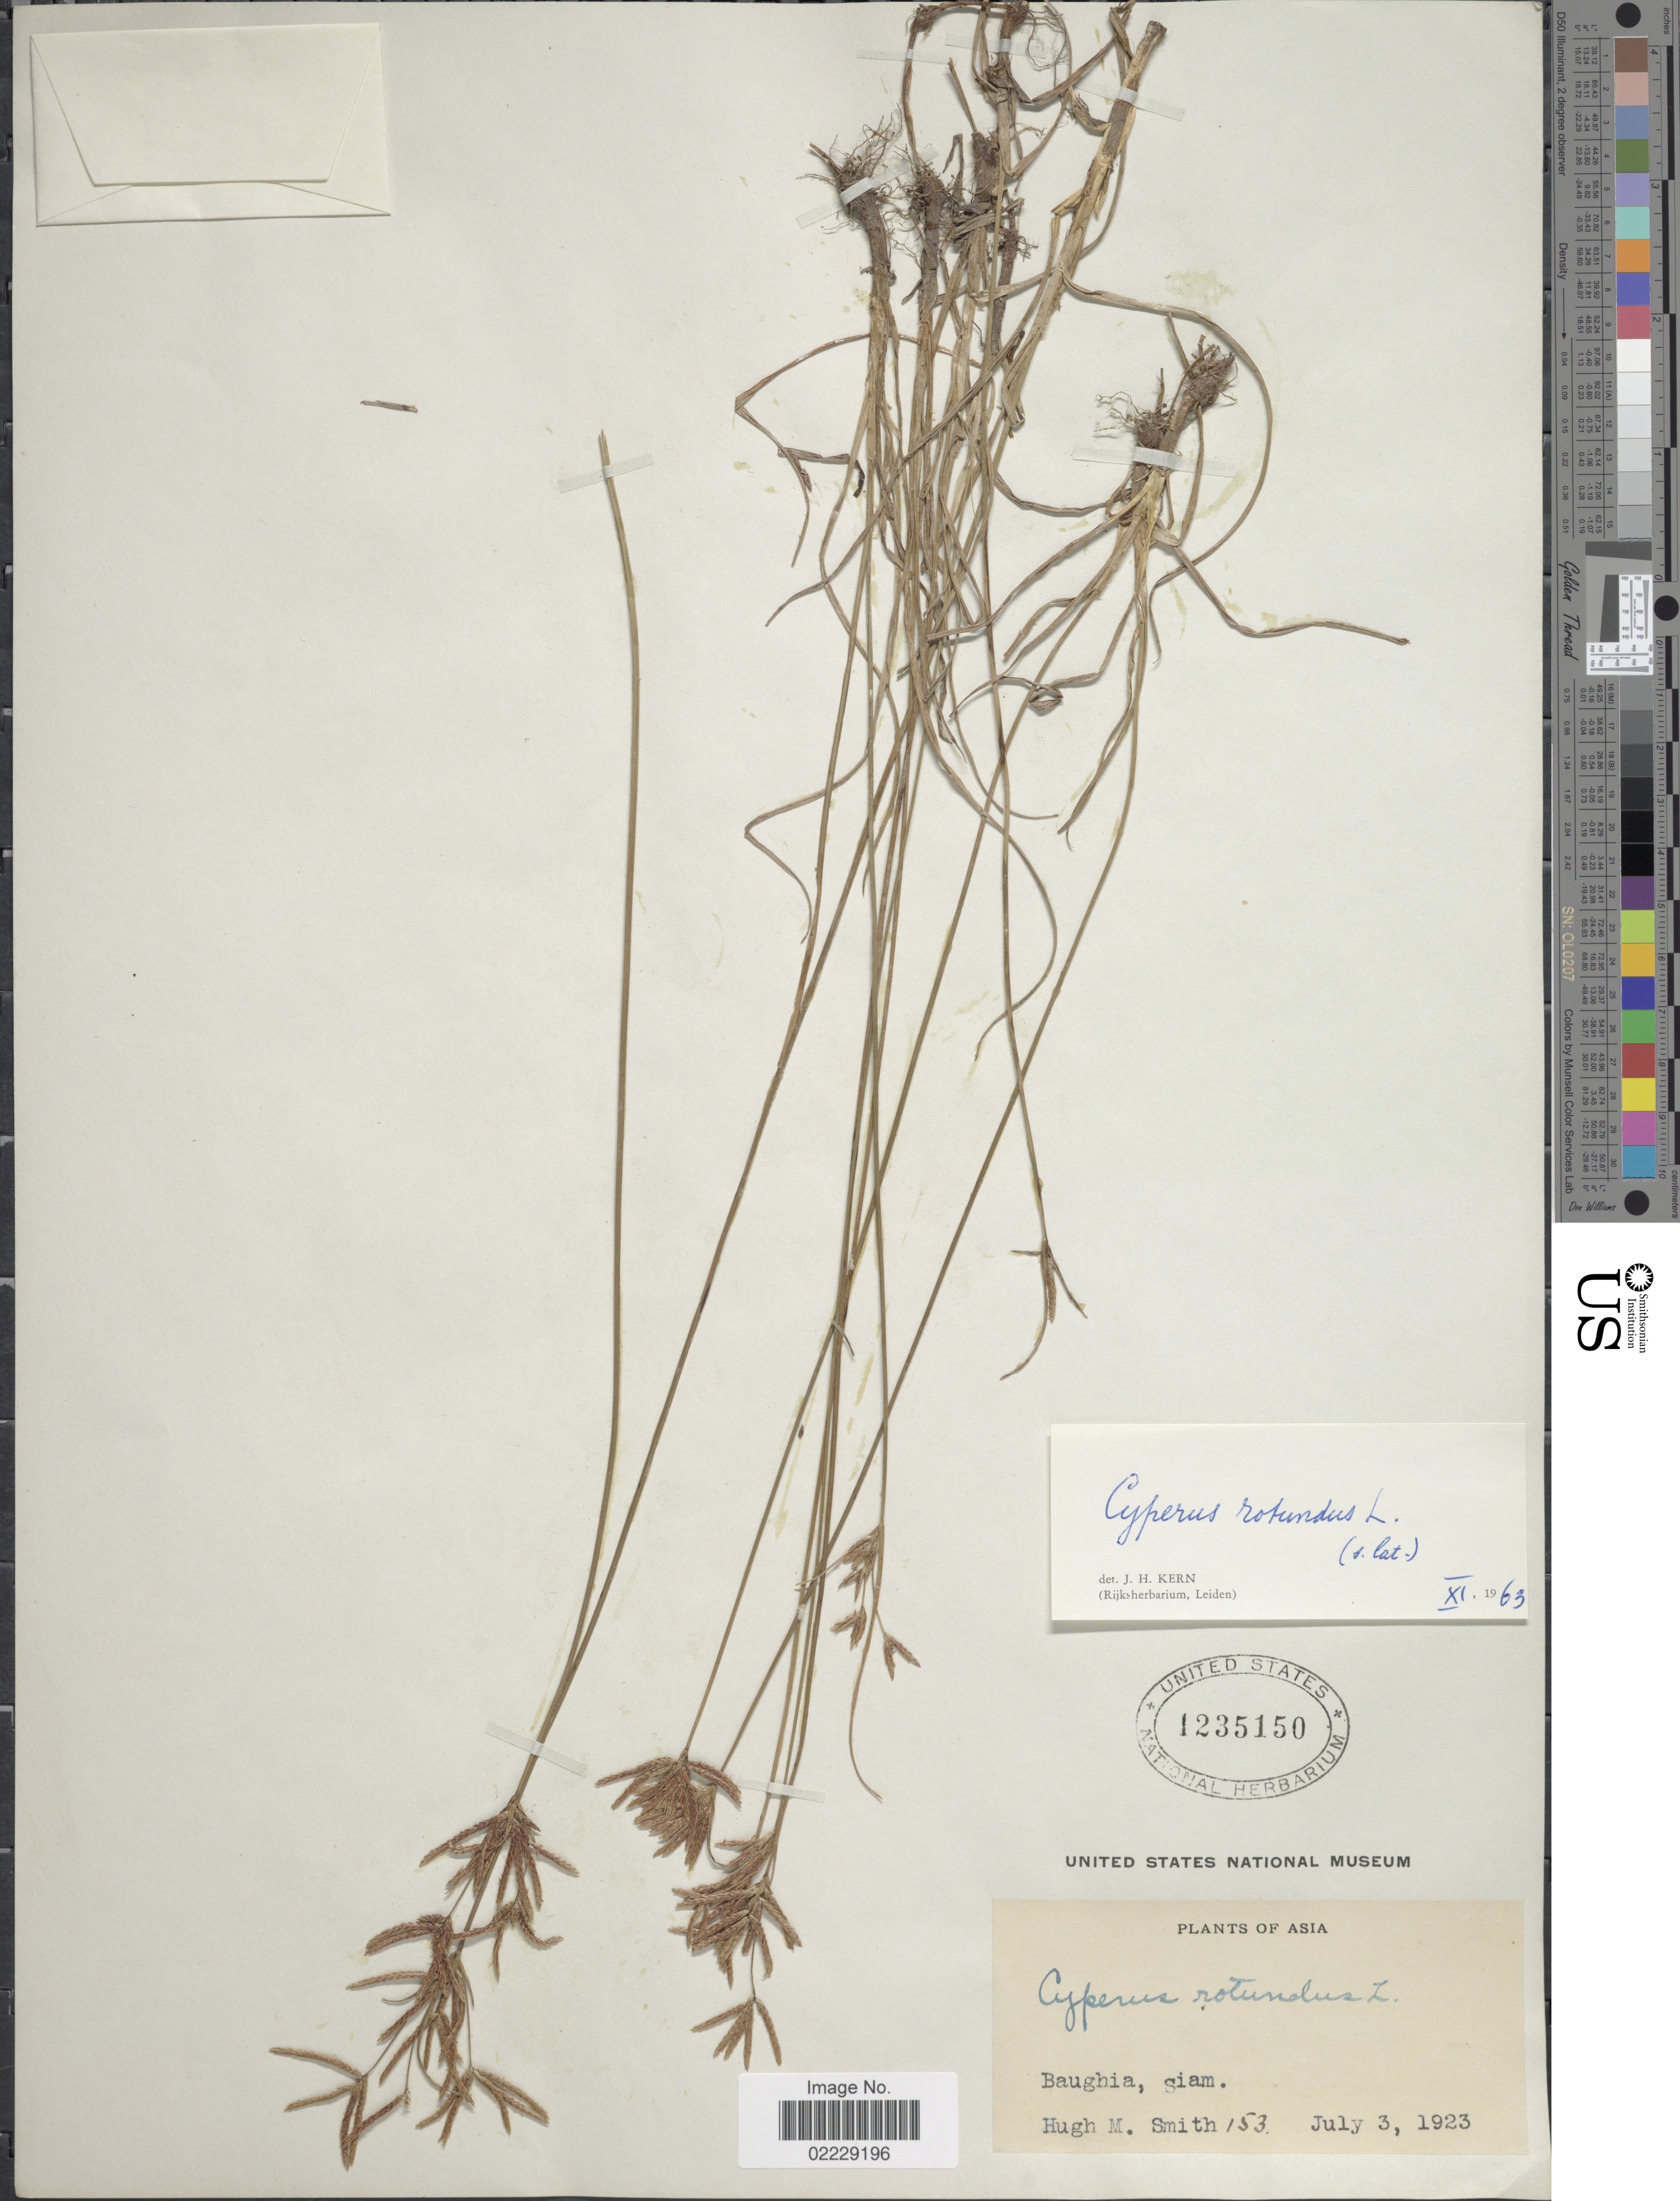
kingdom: Plantae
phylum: Tracheophyta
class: Liliopsida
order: Poales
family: Cyperaceae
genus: Cyperus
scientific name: Cyperus rotundus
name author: L.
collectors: H. M. Smith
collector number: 153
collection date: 1923-07-03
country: Thailand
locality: Siam, Baughia.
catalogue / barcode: US 1235150